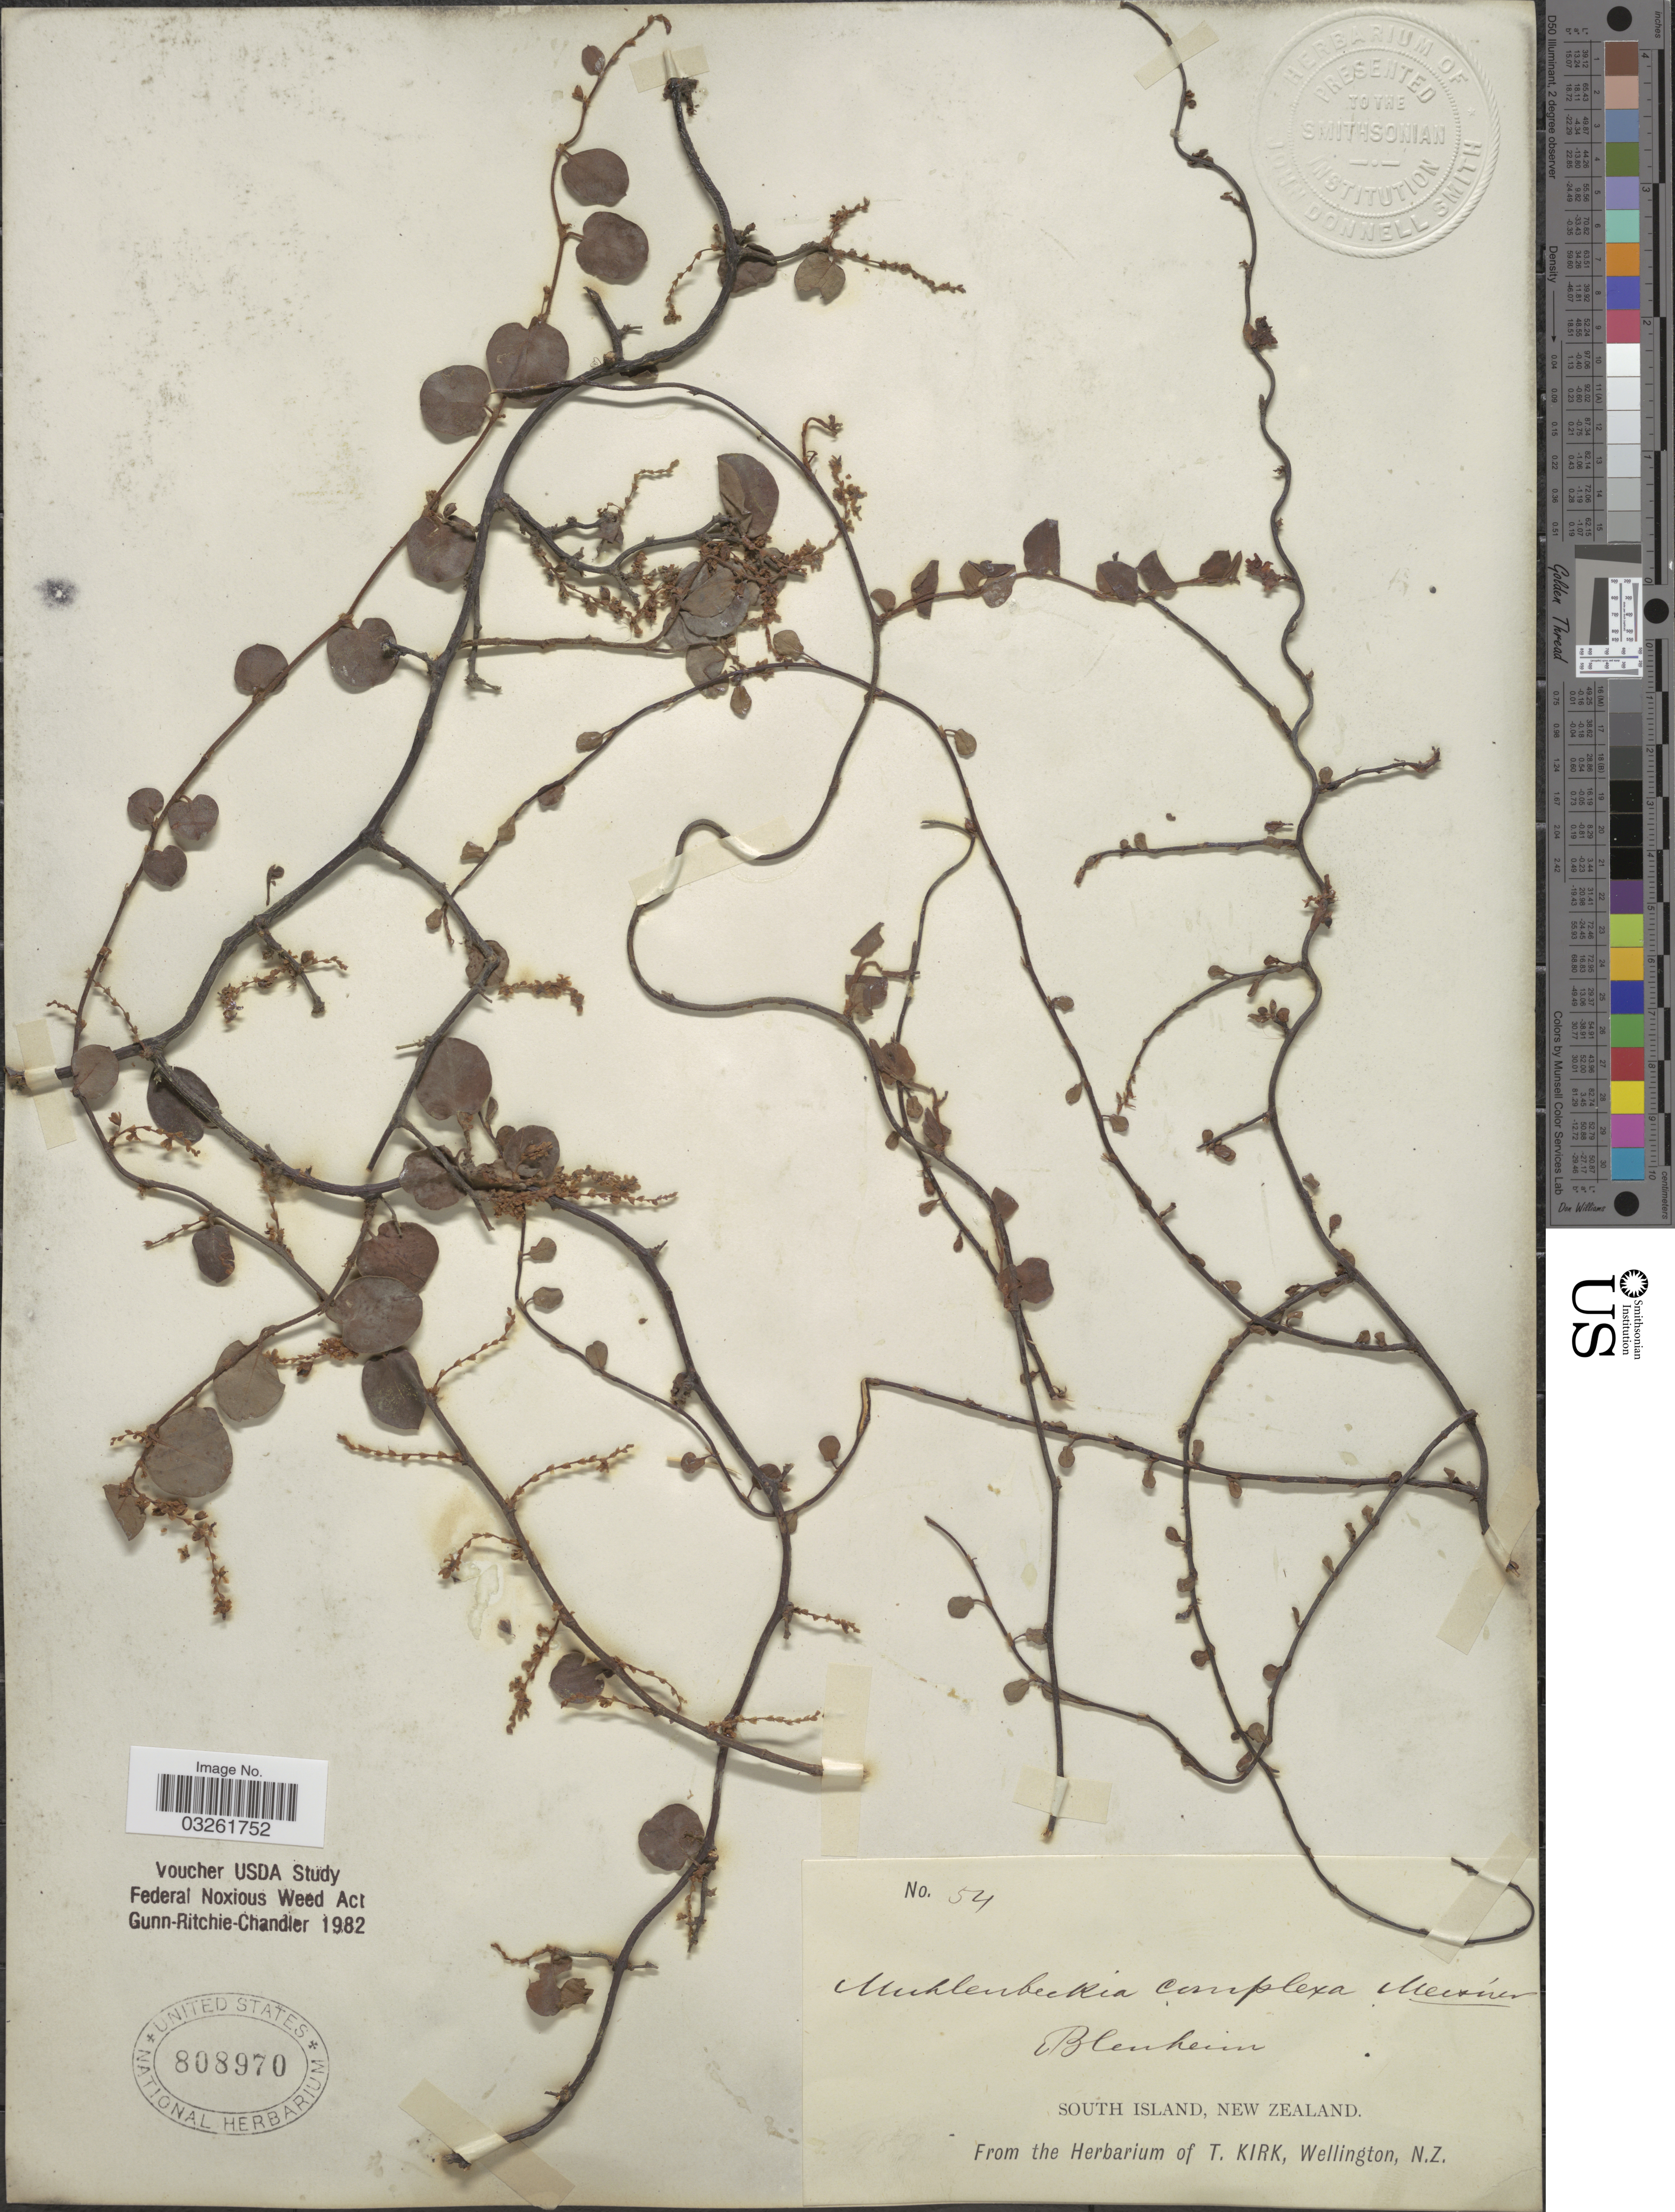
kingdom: Plantae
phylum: Tracheophyta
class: Magnoliopsida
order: Caryophyllales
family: Polygonaceae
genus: Muehlenbeckia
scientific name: Muehlenbeckia complexa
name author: Meisn.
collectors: ex herb. T. Kirk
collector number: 54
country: New Zealand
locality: South Island.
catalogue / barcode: US 808970